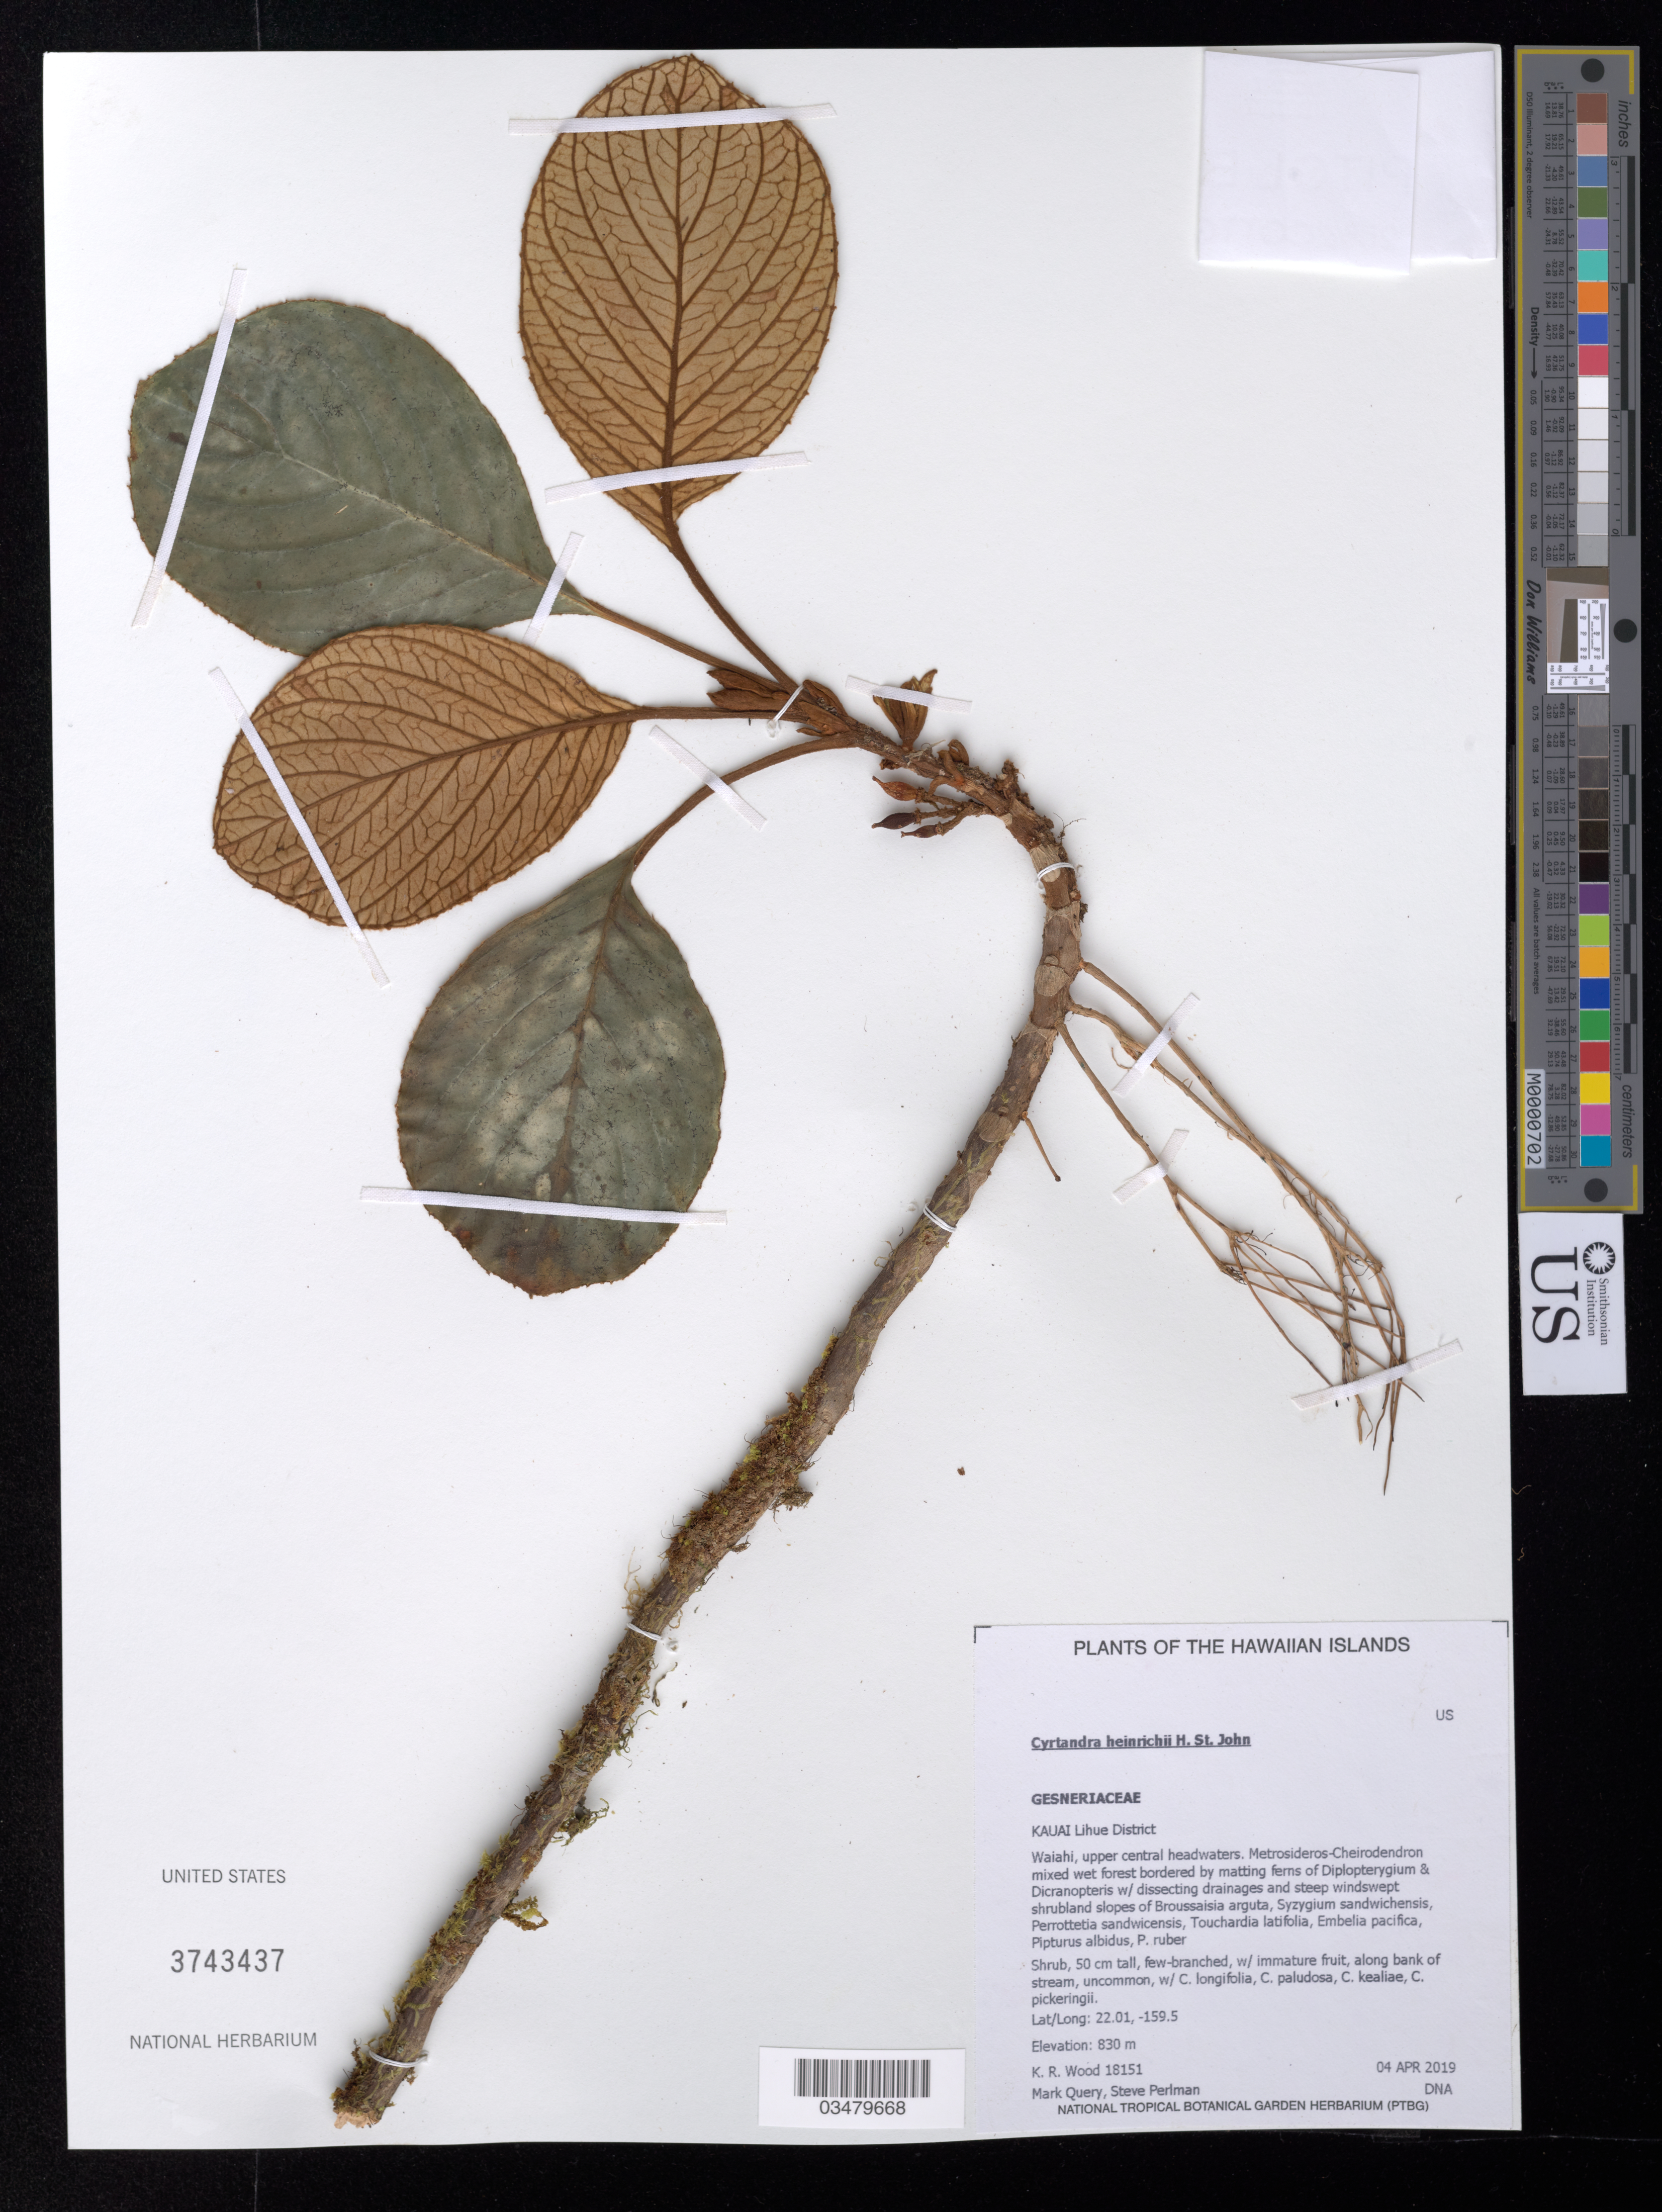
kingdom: Plantae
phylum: Tracheophyta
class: Magnoliopsida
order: Lamiales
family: Gesneriaceae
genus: Cyrtandra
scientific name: Cyrtandra heinrichii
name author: H. St. John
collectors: K. R. Wood, M. Query & S. P. Perlman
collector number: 18151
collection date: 2019-04-04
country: United States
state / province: Hawaii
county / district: Kauai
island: Kaua'i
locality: Lihue District, Waiahi, upper central headwaters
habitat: Mixed wet forest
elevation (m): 830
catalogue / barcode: US 3743437